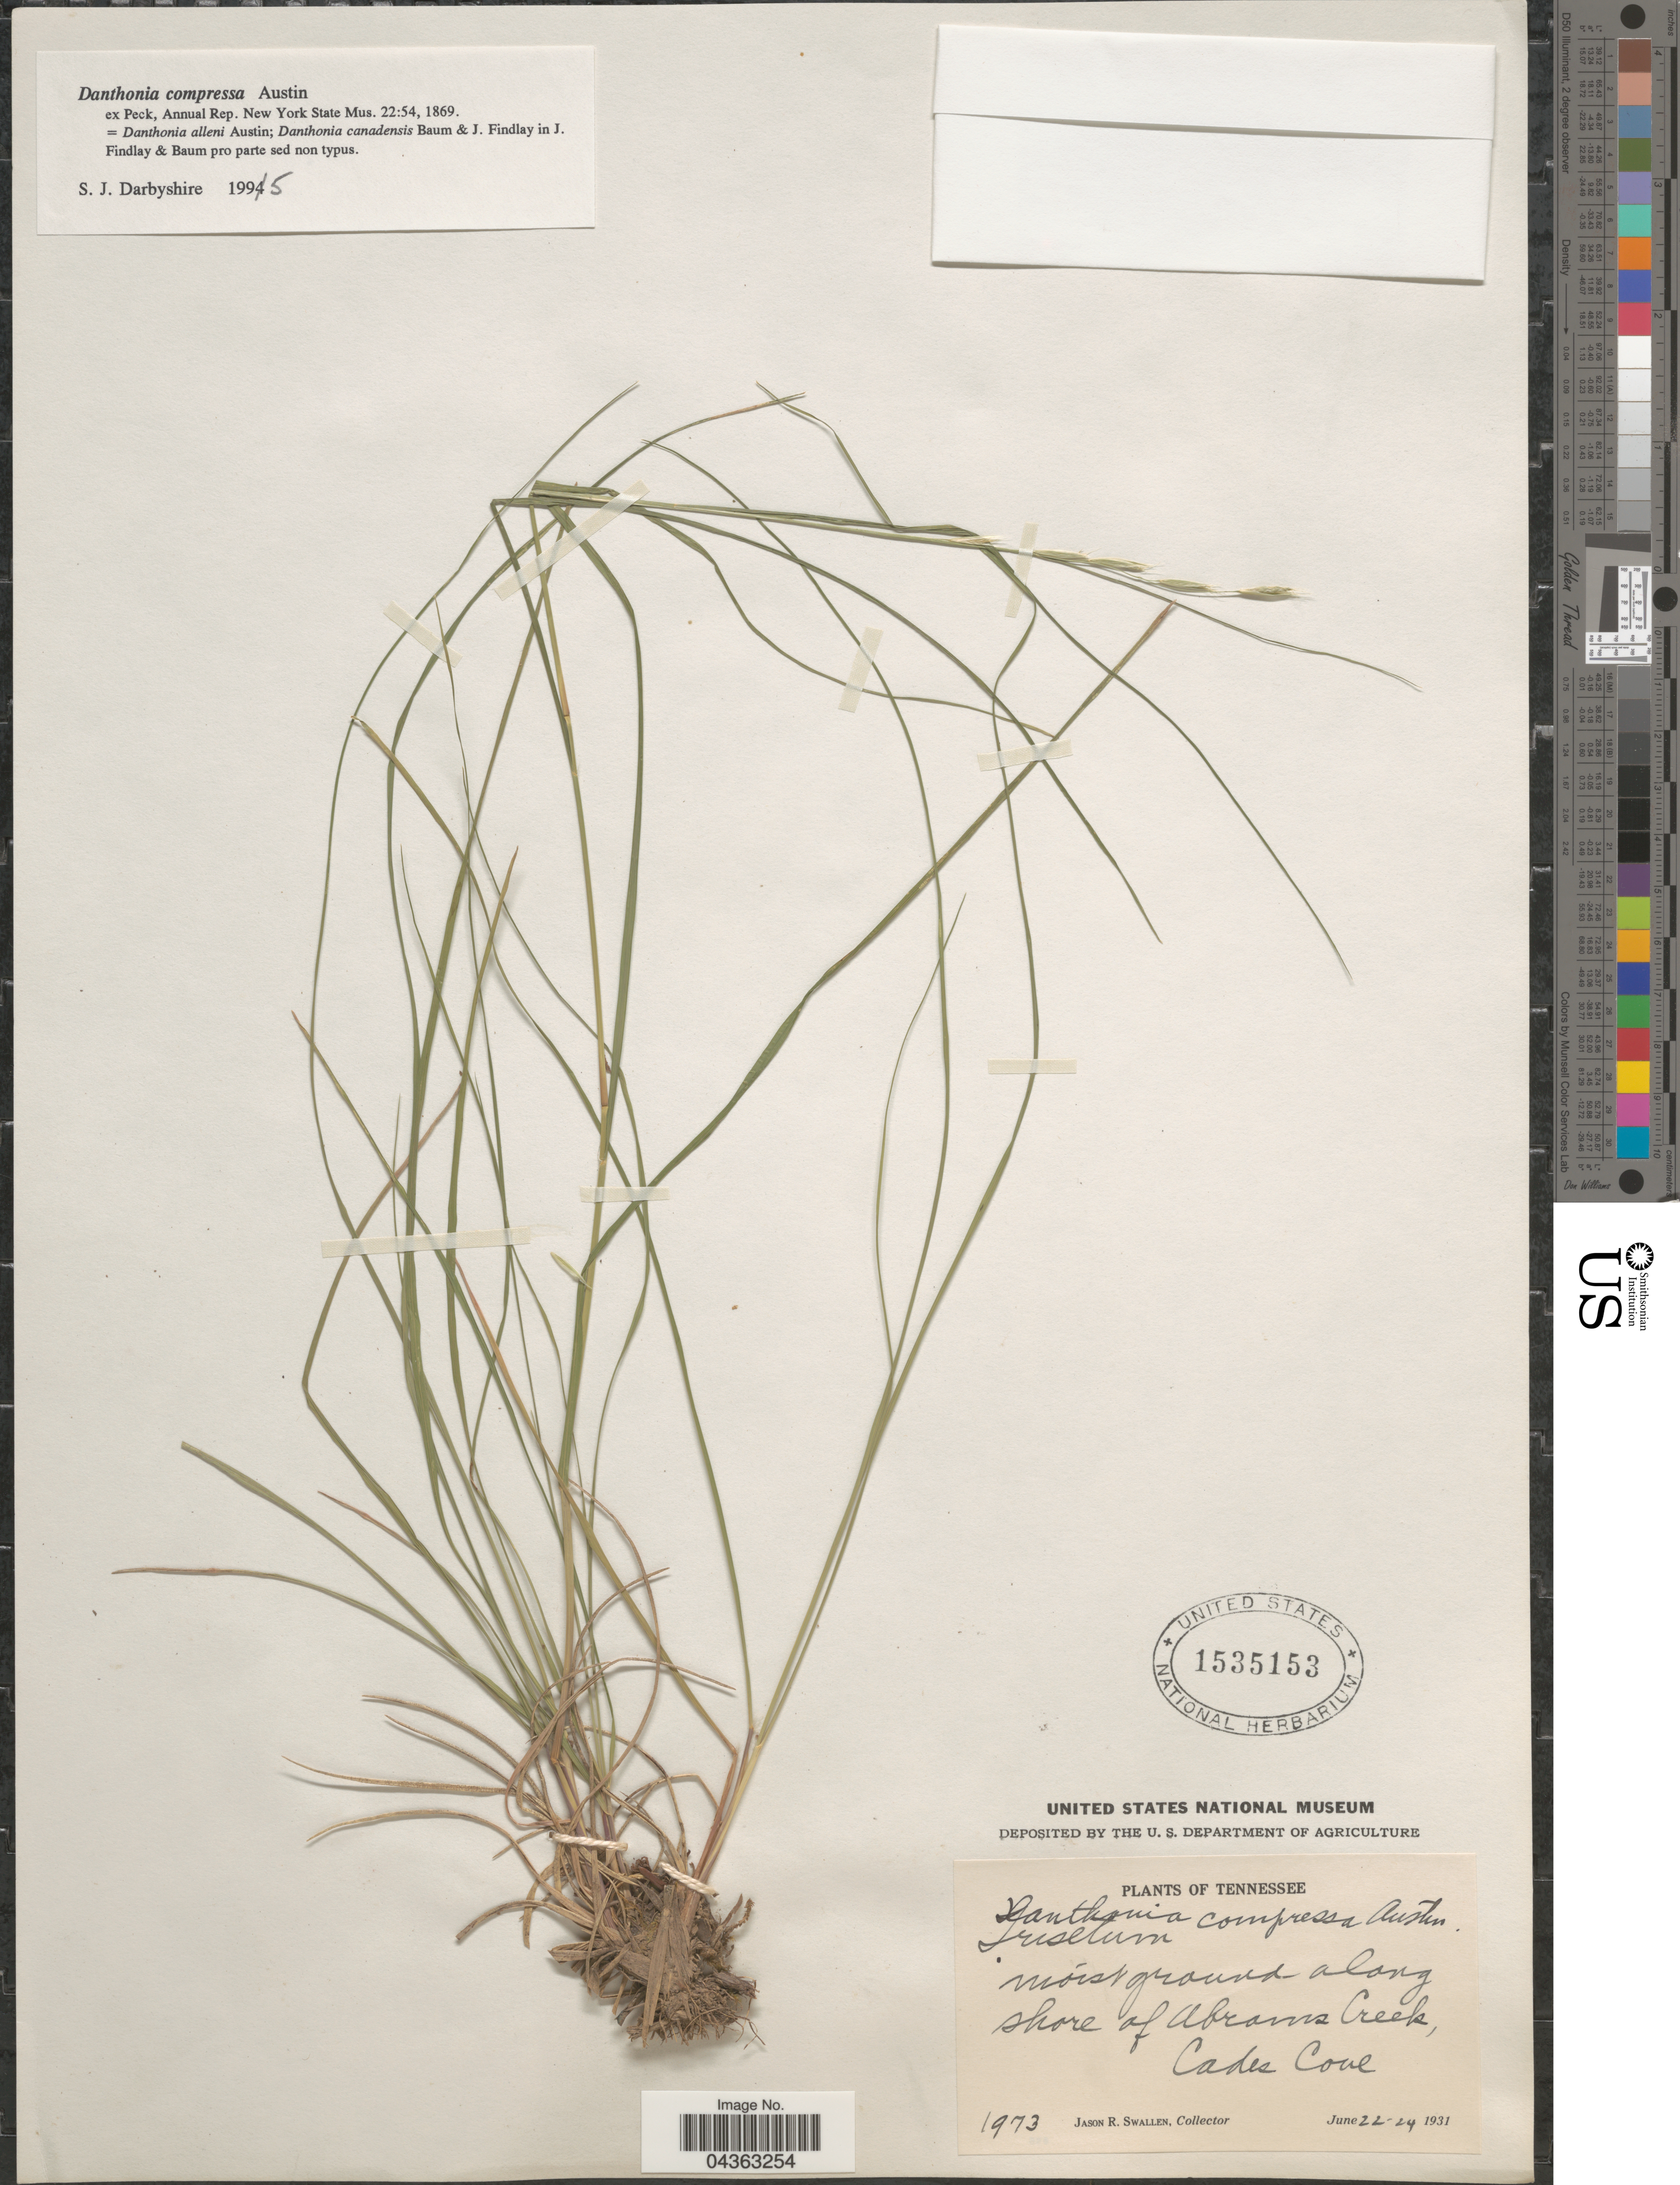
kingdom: Plantae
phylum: Tracheophyta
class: Liliopsida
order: Poales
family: Poaceae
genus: Danthonia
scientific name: Danthonia compressa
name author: Austin in F. Peck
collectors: J. R. Swallen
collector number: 1973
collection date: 1931-06-22/1931-06-24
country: United States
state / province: Tennessee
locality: Moist ground along shore of Abrams Creek, Cades Cove.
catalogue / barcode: US 1535153